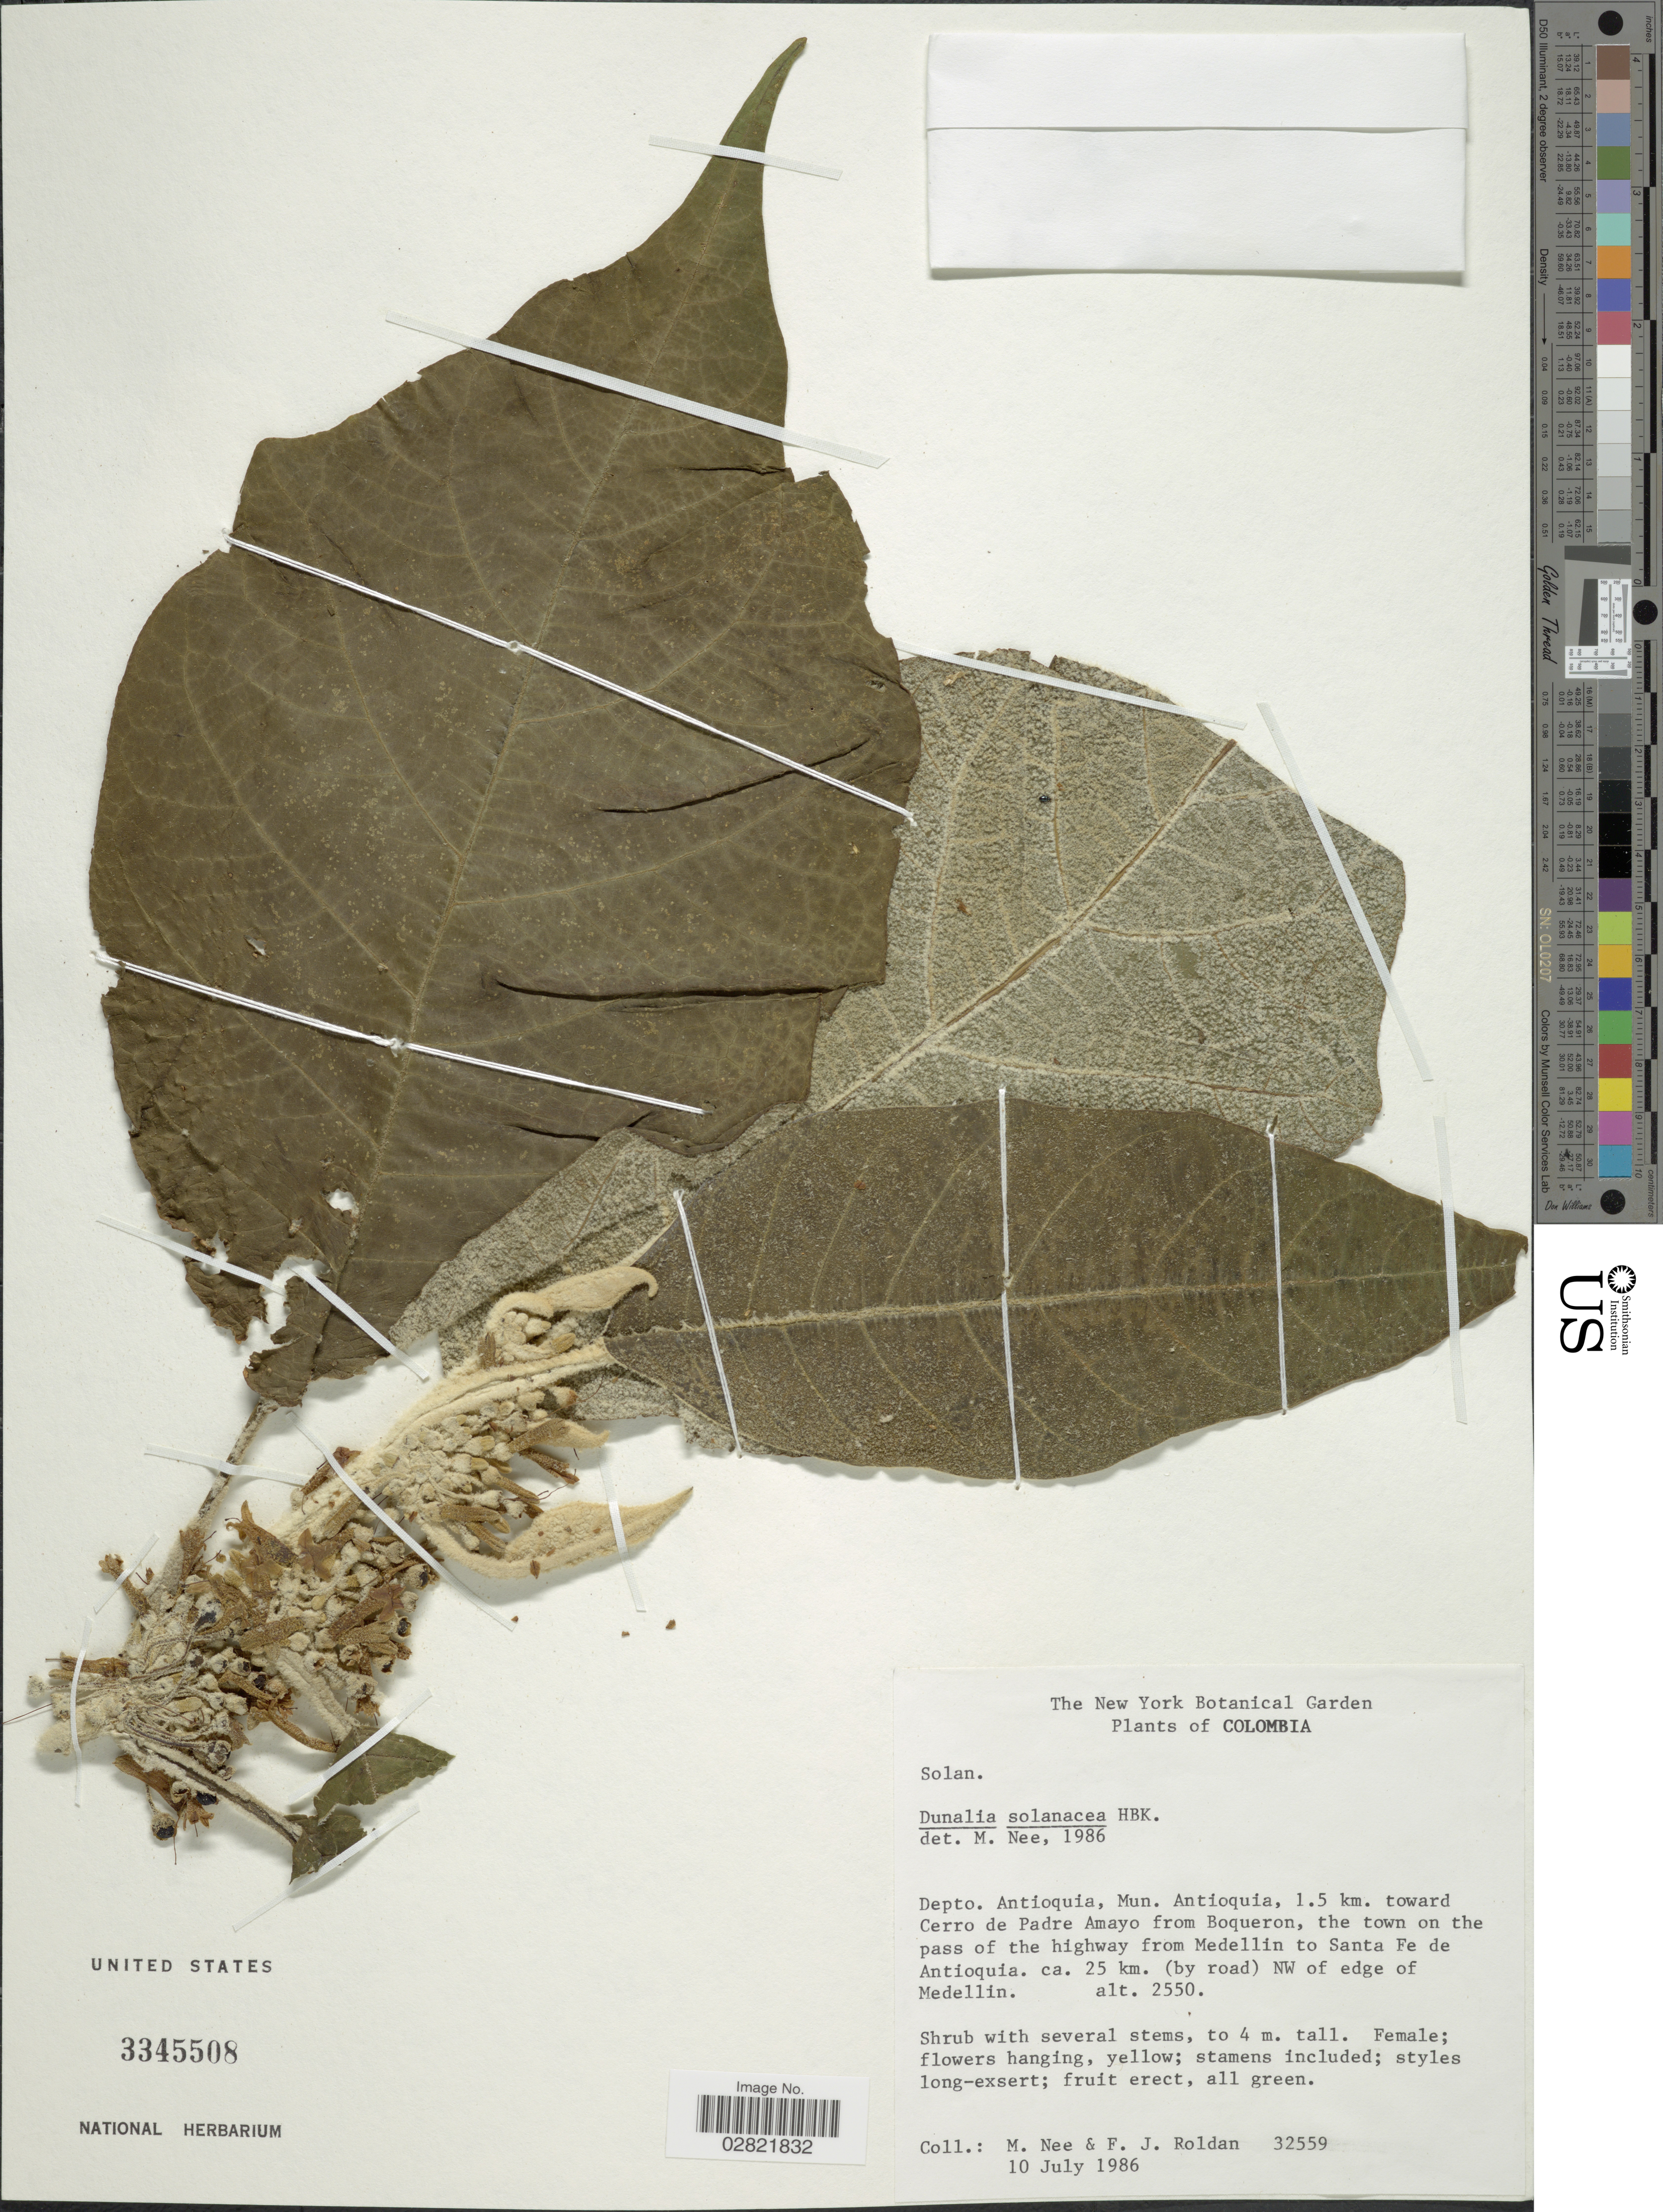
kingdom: Plantae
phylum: Tracheophyta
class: Magnoliopsida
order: Solanales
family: Solanaceae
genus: Dunalia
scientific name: Dunalia solanacea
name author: Kunth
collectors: M. Nee & F. J. Roldán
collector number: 32559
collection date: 1986-07-10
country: Colombia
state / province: Antioquia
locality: Depto. Antioquia, Mun. Antioquia, 1.5 km. toward Cerro de Padre Amayo from Boqueron, the town on the pass of the highway from Medellin to Santa Fe de Antioquia. ca 25 km. (by road) NW of edge of Medellin.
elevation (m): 2550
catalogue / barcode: US 3345508